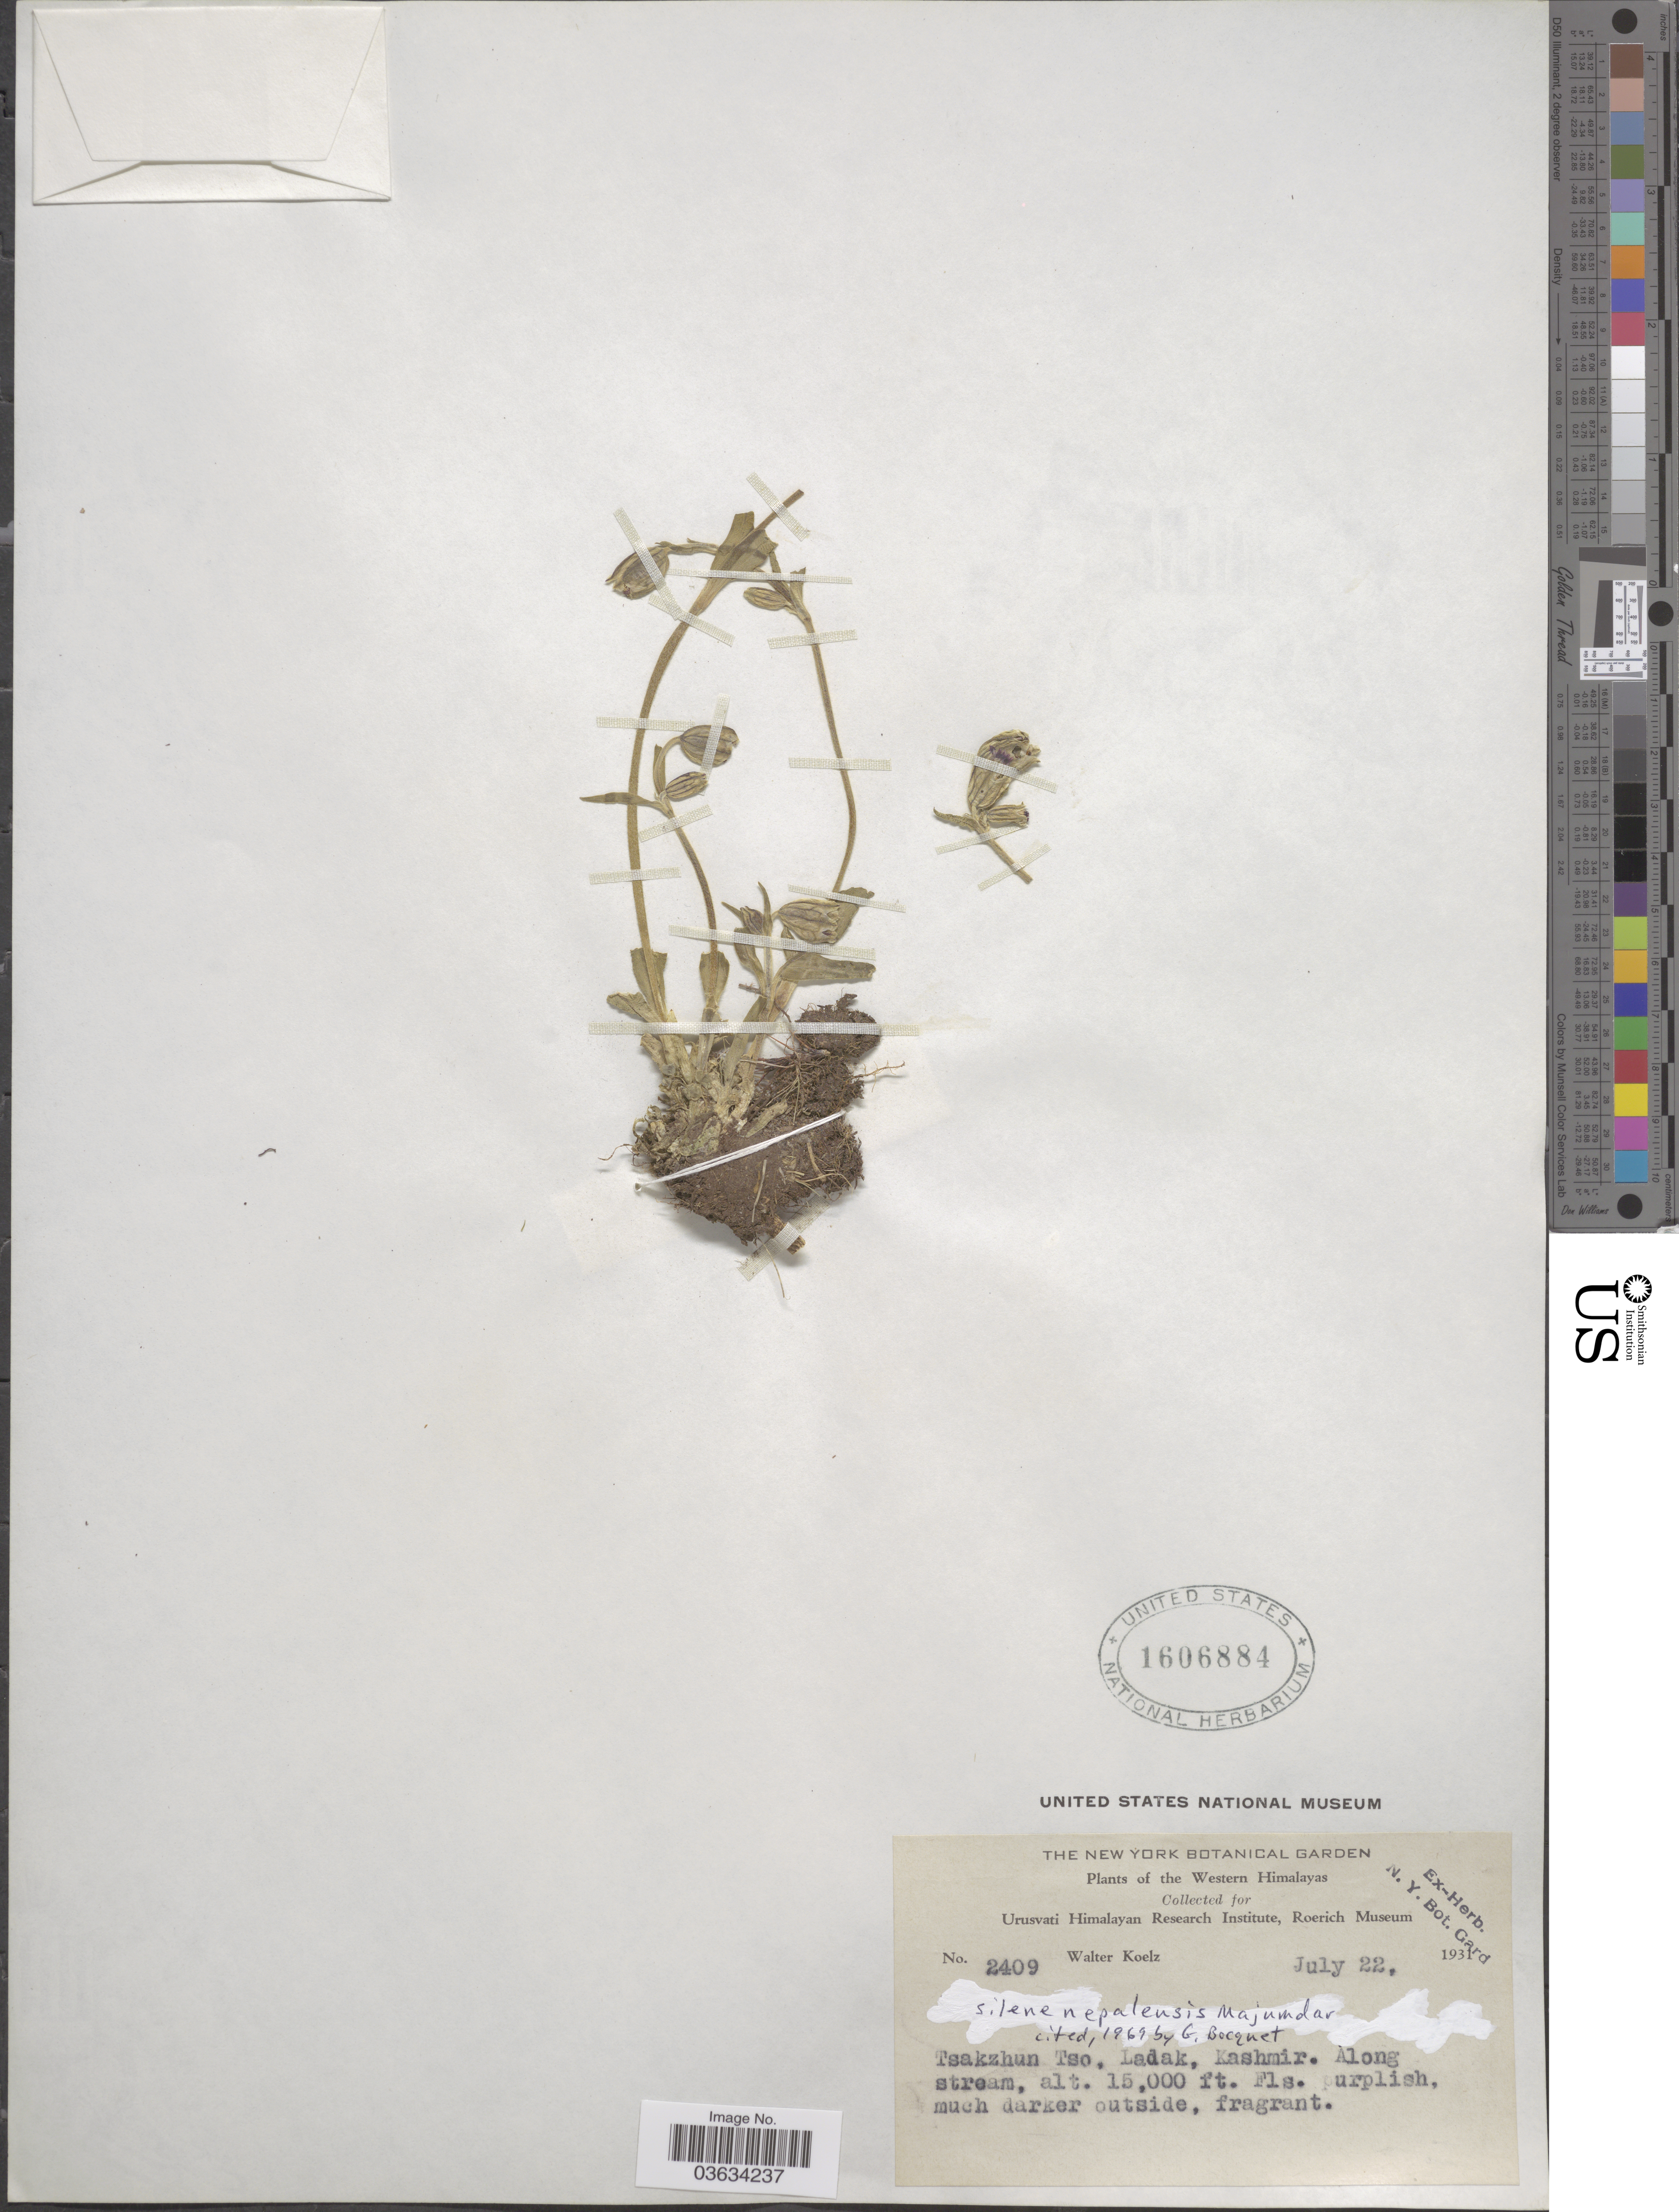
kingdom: Plantae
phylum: Tracheophyta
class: Magnoliopsida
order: Caryophyllales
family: Caryophyllaceae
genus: Silene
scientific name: Silene nepalensis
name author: R.B. Majumder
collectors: W. N. Koelz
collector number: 2409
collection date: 1931-07-22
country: India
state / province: Ladakh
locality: Western Himalayas. Tsakzhun Tso. Ladak, Kashmir.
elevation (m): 4572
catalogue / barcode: US 1606884